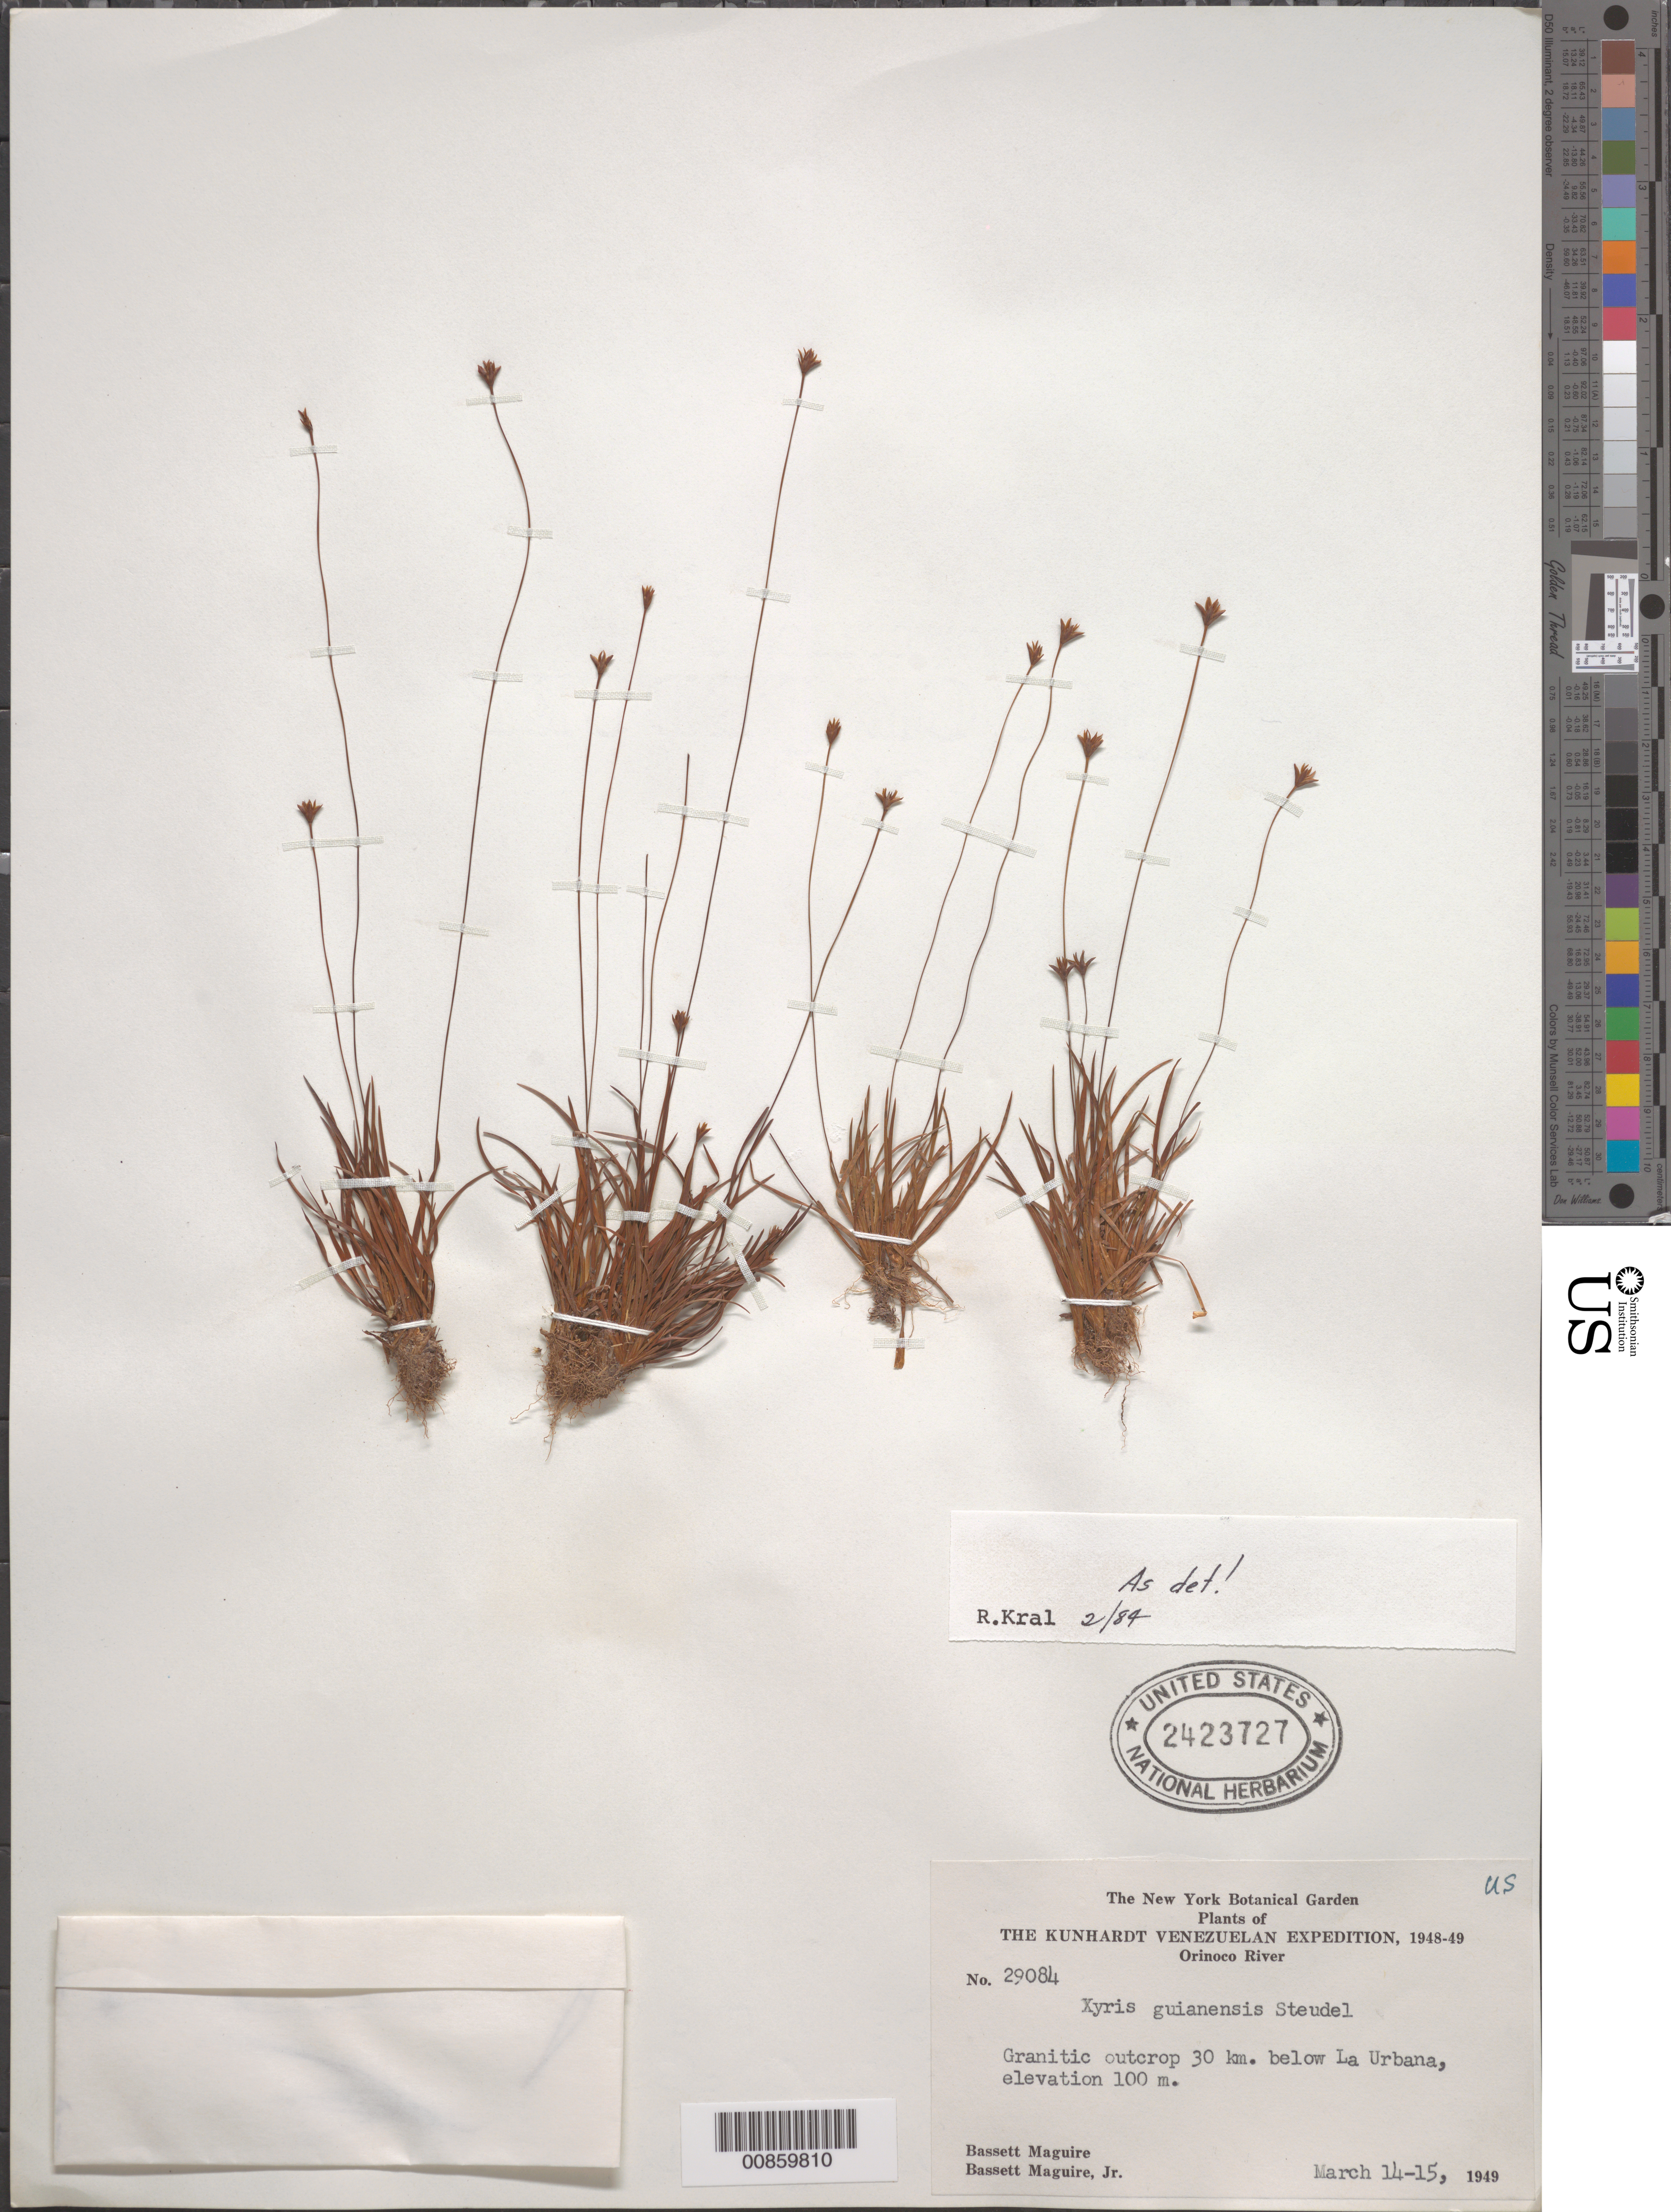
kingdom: Plantae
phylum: Tracheophyta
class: Liliopsida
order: Poales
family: Xyridaceae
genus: Xyris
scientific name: Xyris guianensis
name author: Steud.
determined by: Kral, Robert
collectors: B. Maguire & B. Maguire Jr.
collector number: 29084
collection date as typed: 14-Mar-49 to 15-Mar-49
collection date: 1949-03-14/1949-03-15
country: Venezuela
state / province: Amazonas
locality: Río Orinoco, 30 km below La Urbana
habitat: Granitic outcrop.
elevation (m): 100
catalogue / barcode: US 2423727